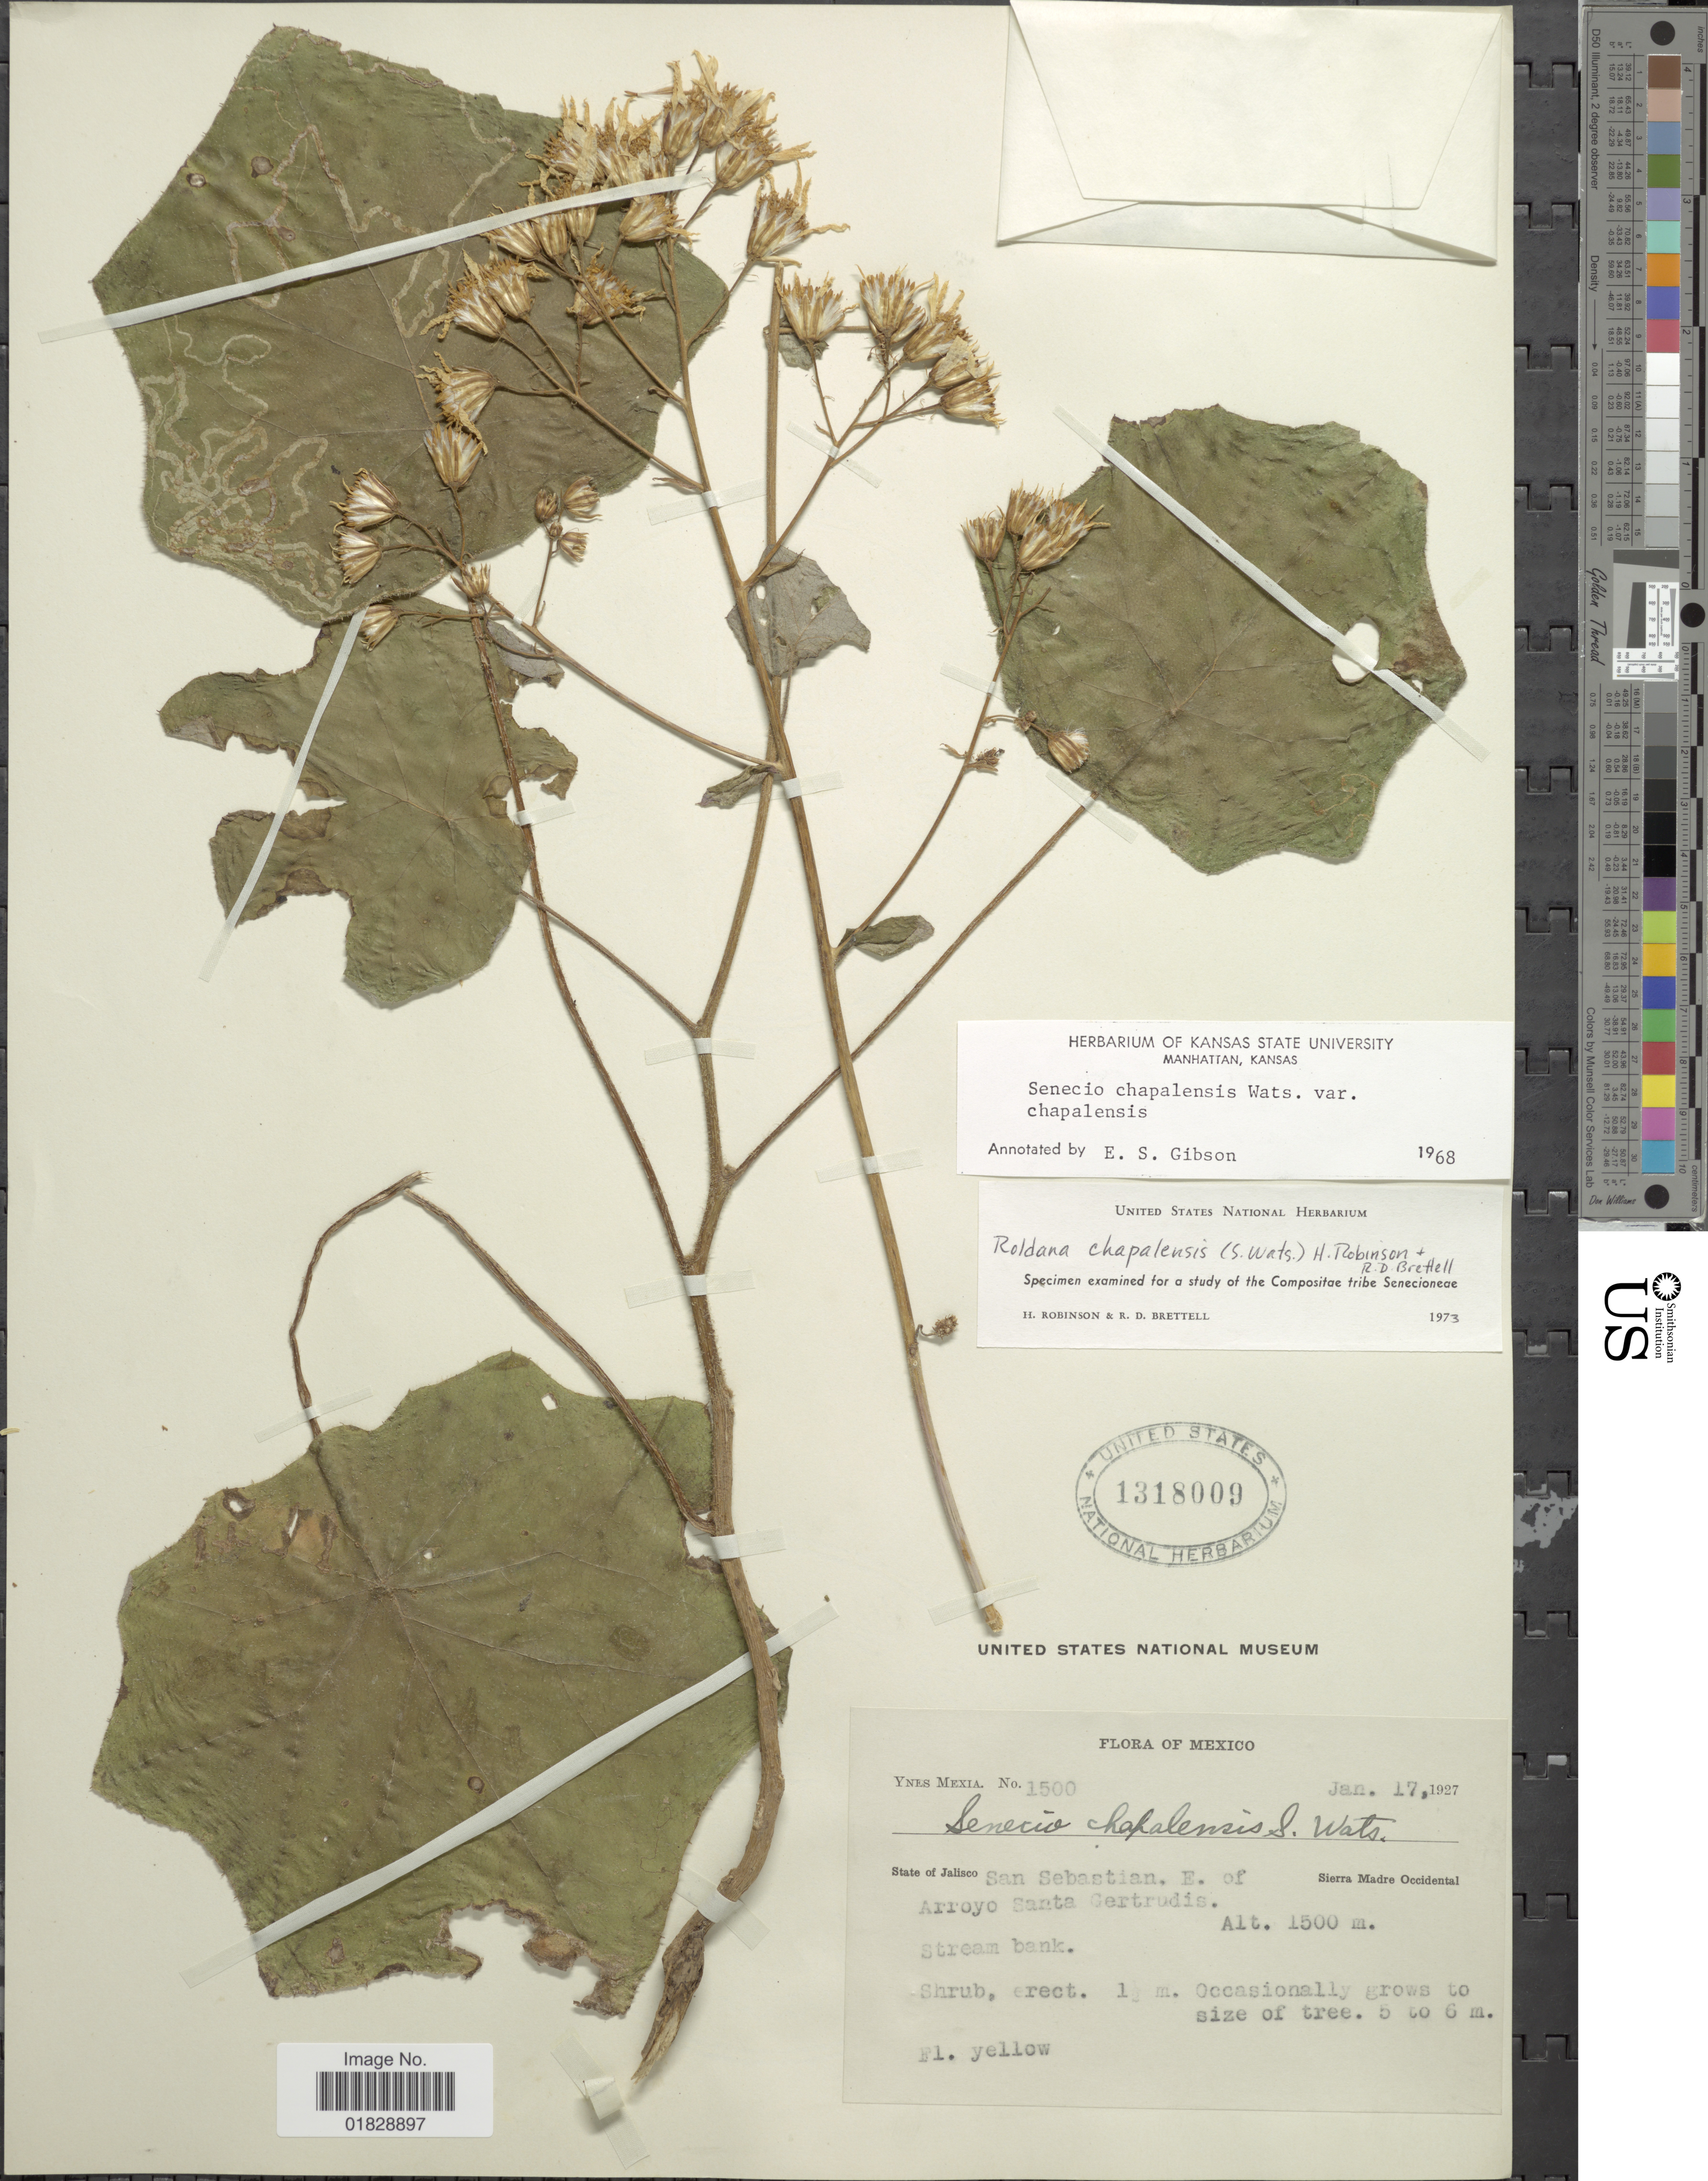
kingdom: Plantae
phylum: Tracheophyta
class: Magnoliopsida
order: Asterales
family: Asteraceae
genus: Roldana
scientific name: Roldana chapalensis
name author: (S. Watson) H. Rob. & Brettell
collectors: Y. Mexia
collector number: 1500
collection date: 1927-01-17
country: Mexico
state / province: Jalisco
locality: State of Jalisco. San Sebastian. E. of Arroyo Santa Gertrudis. Sierra Madre Occidental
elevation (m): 1500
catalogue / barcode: US 1318009